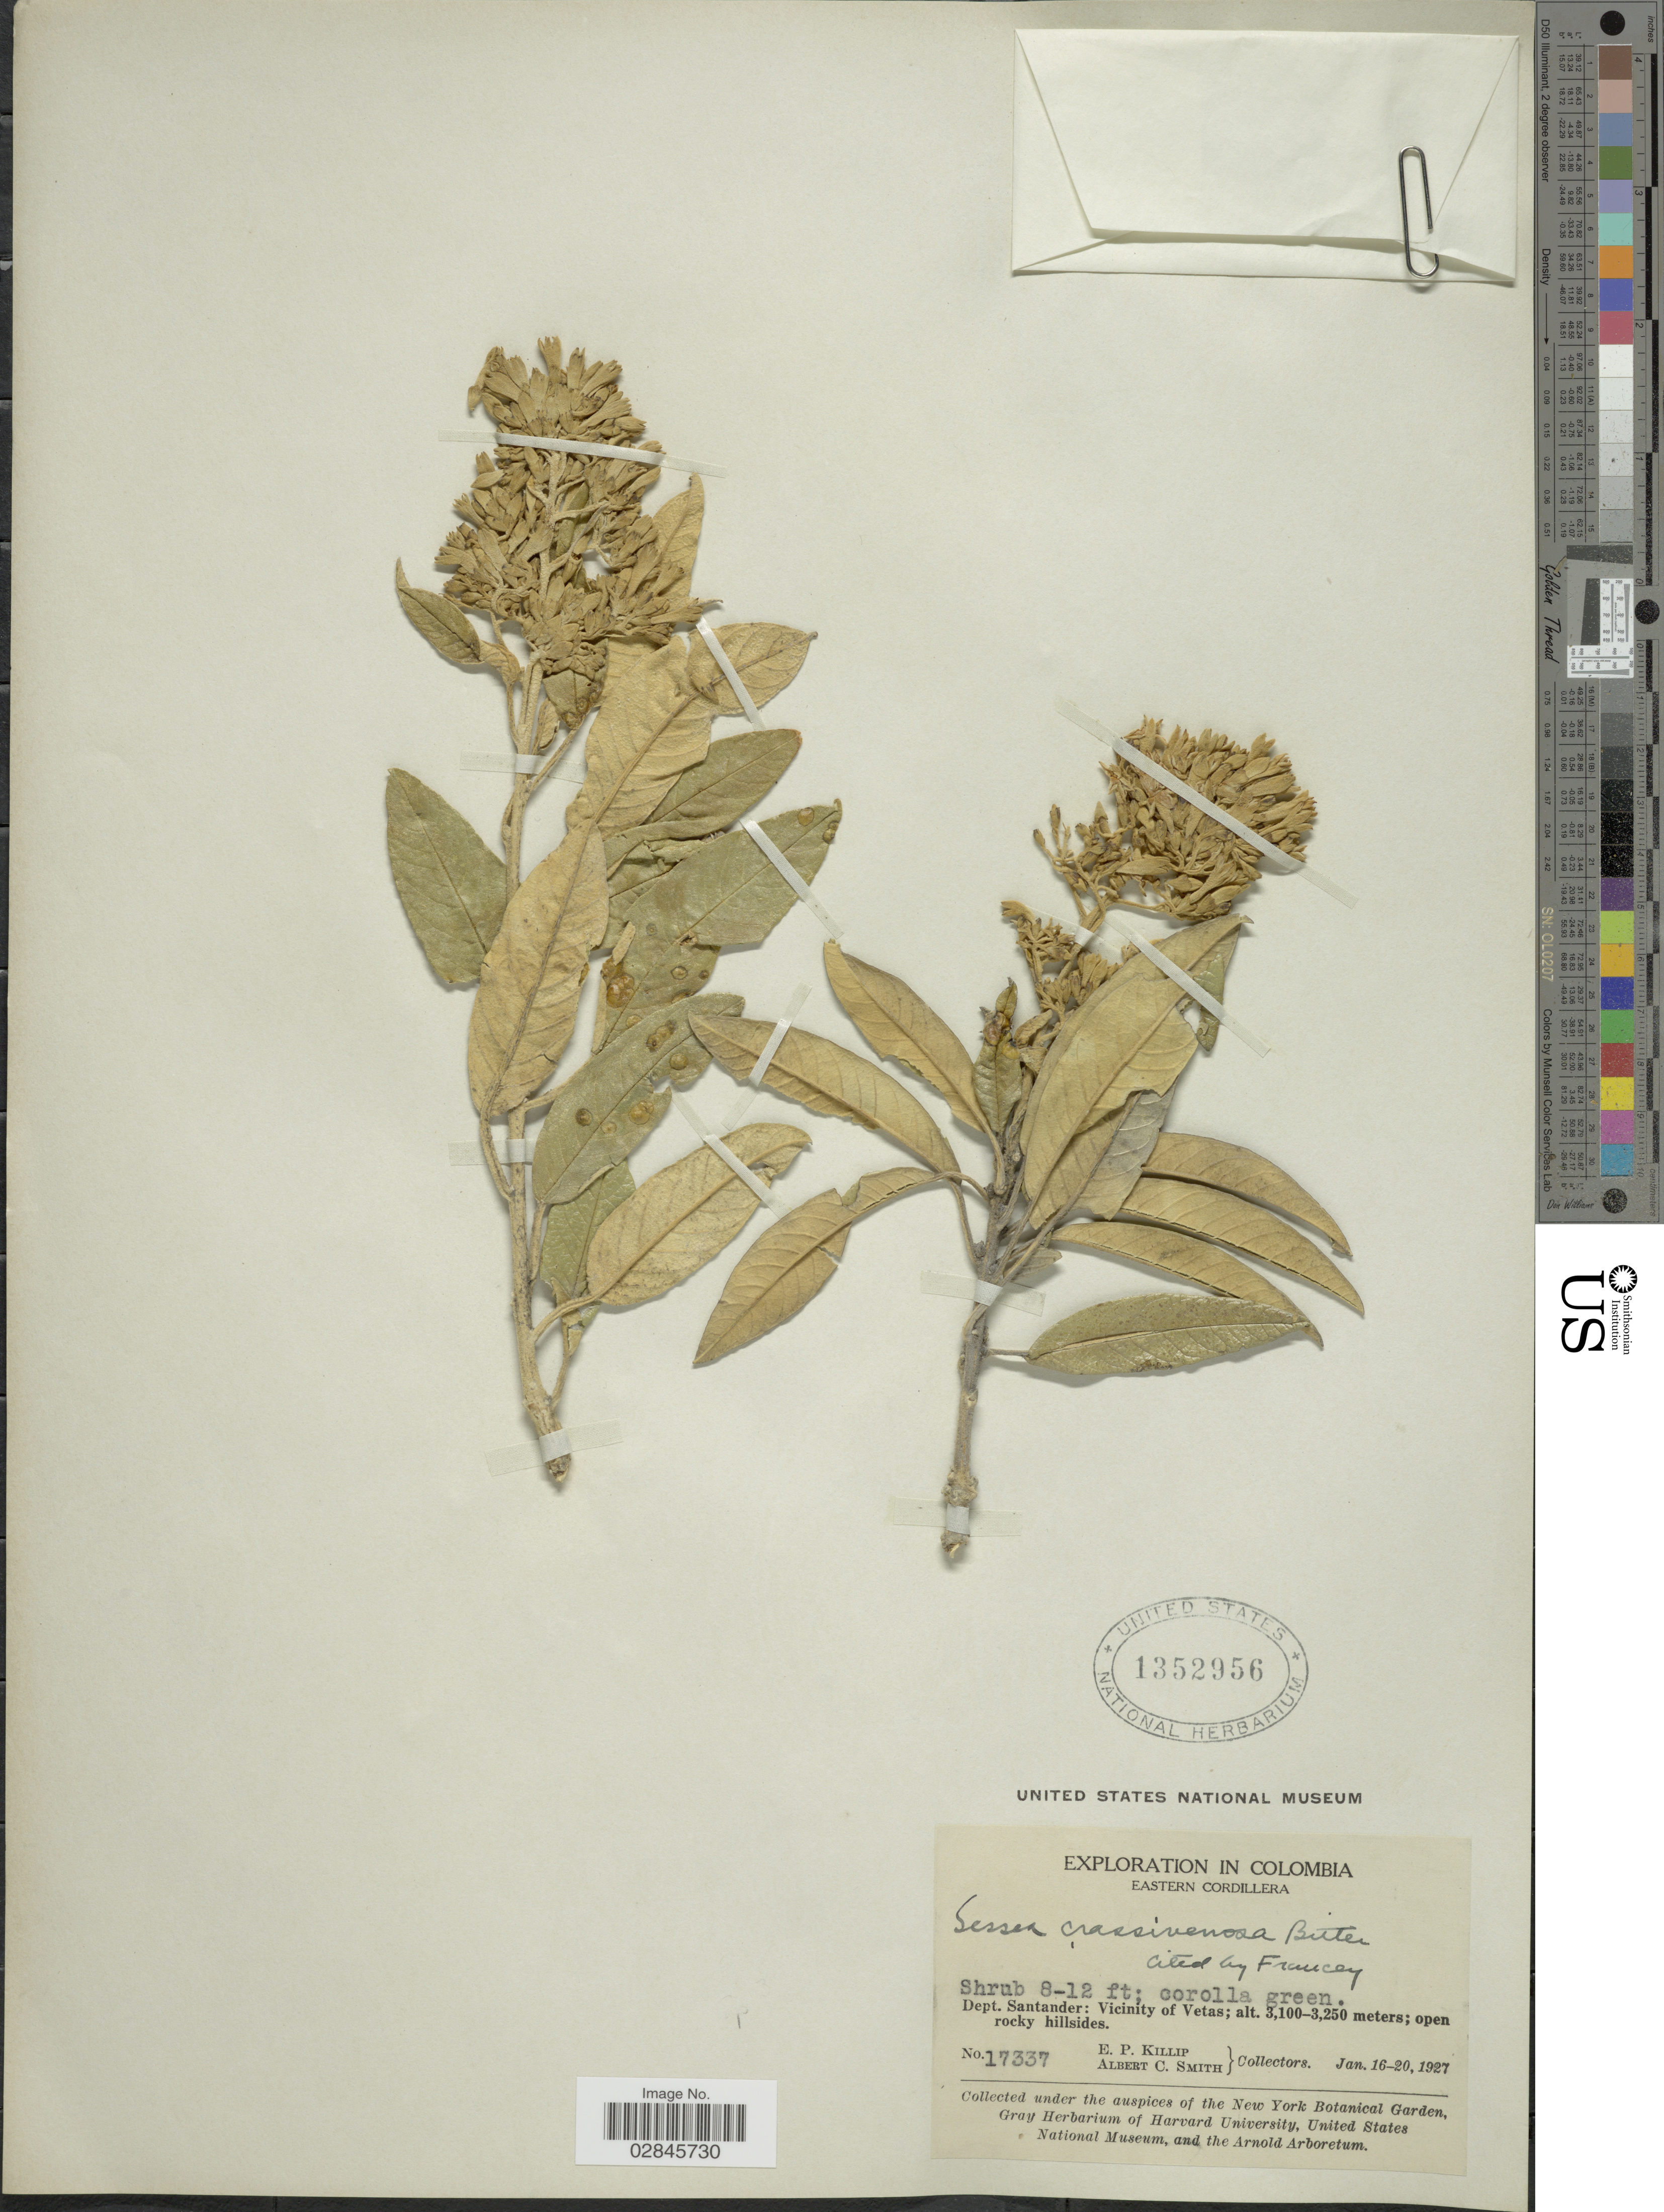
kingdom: Plantae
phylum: Tracheophyta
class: Magnoliopsida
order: Solanales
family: Solanaceae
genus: Sessea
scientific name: Sessea crassivenosa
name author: Bitter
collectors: E. P. Killip & A. C. Smith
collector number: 17337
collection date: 1927-01-16/1927-01-20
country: Colombia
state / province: Santander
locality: Eastern Cordillera. Dept. Santander: Vicinity of Vetas.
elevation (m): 3100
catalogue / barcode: US 1352956